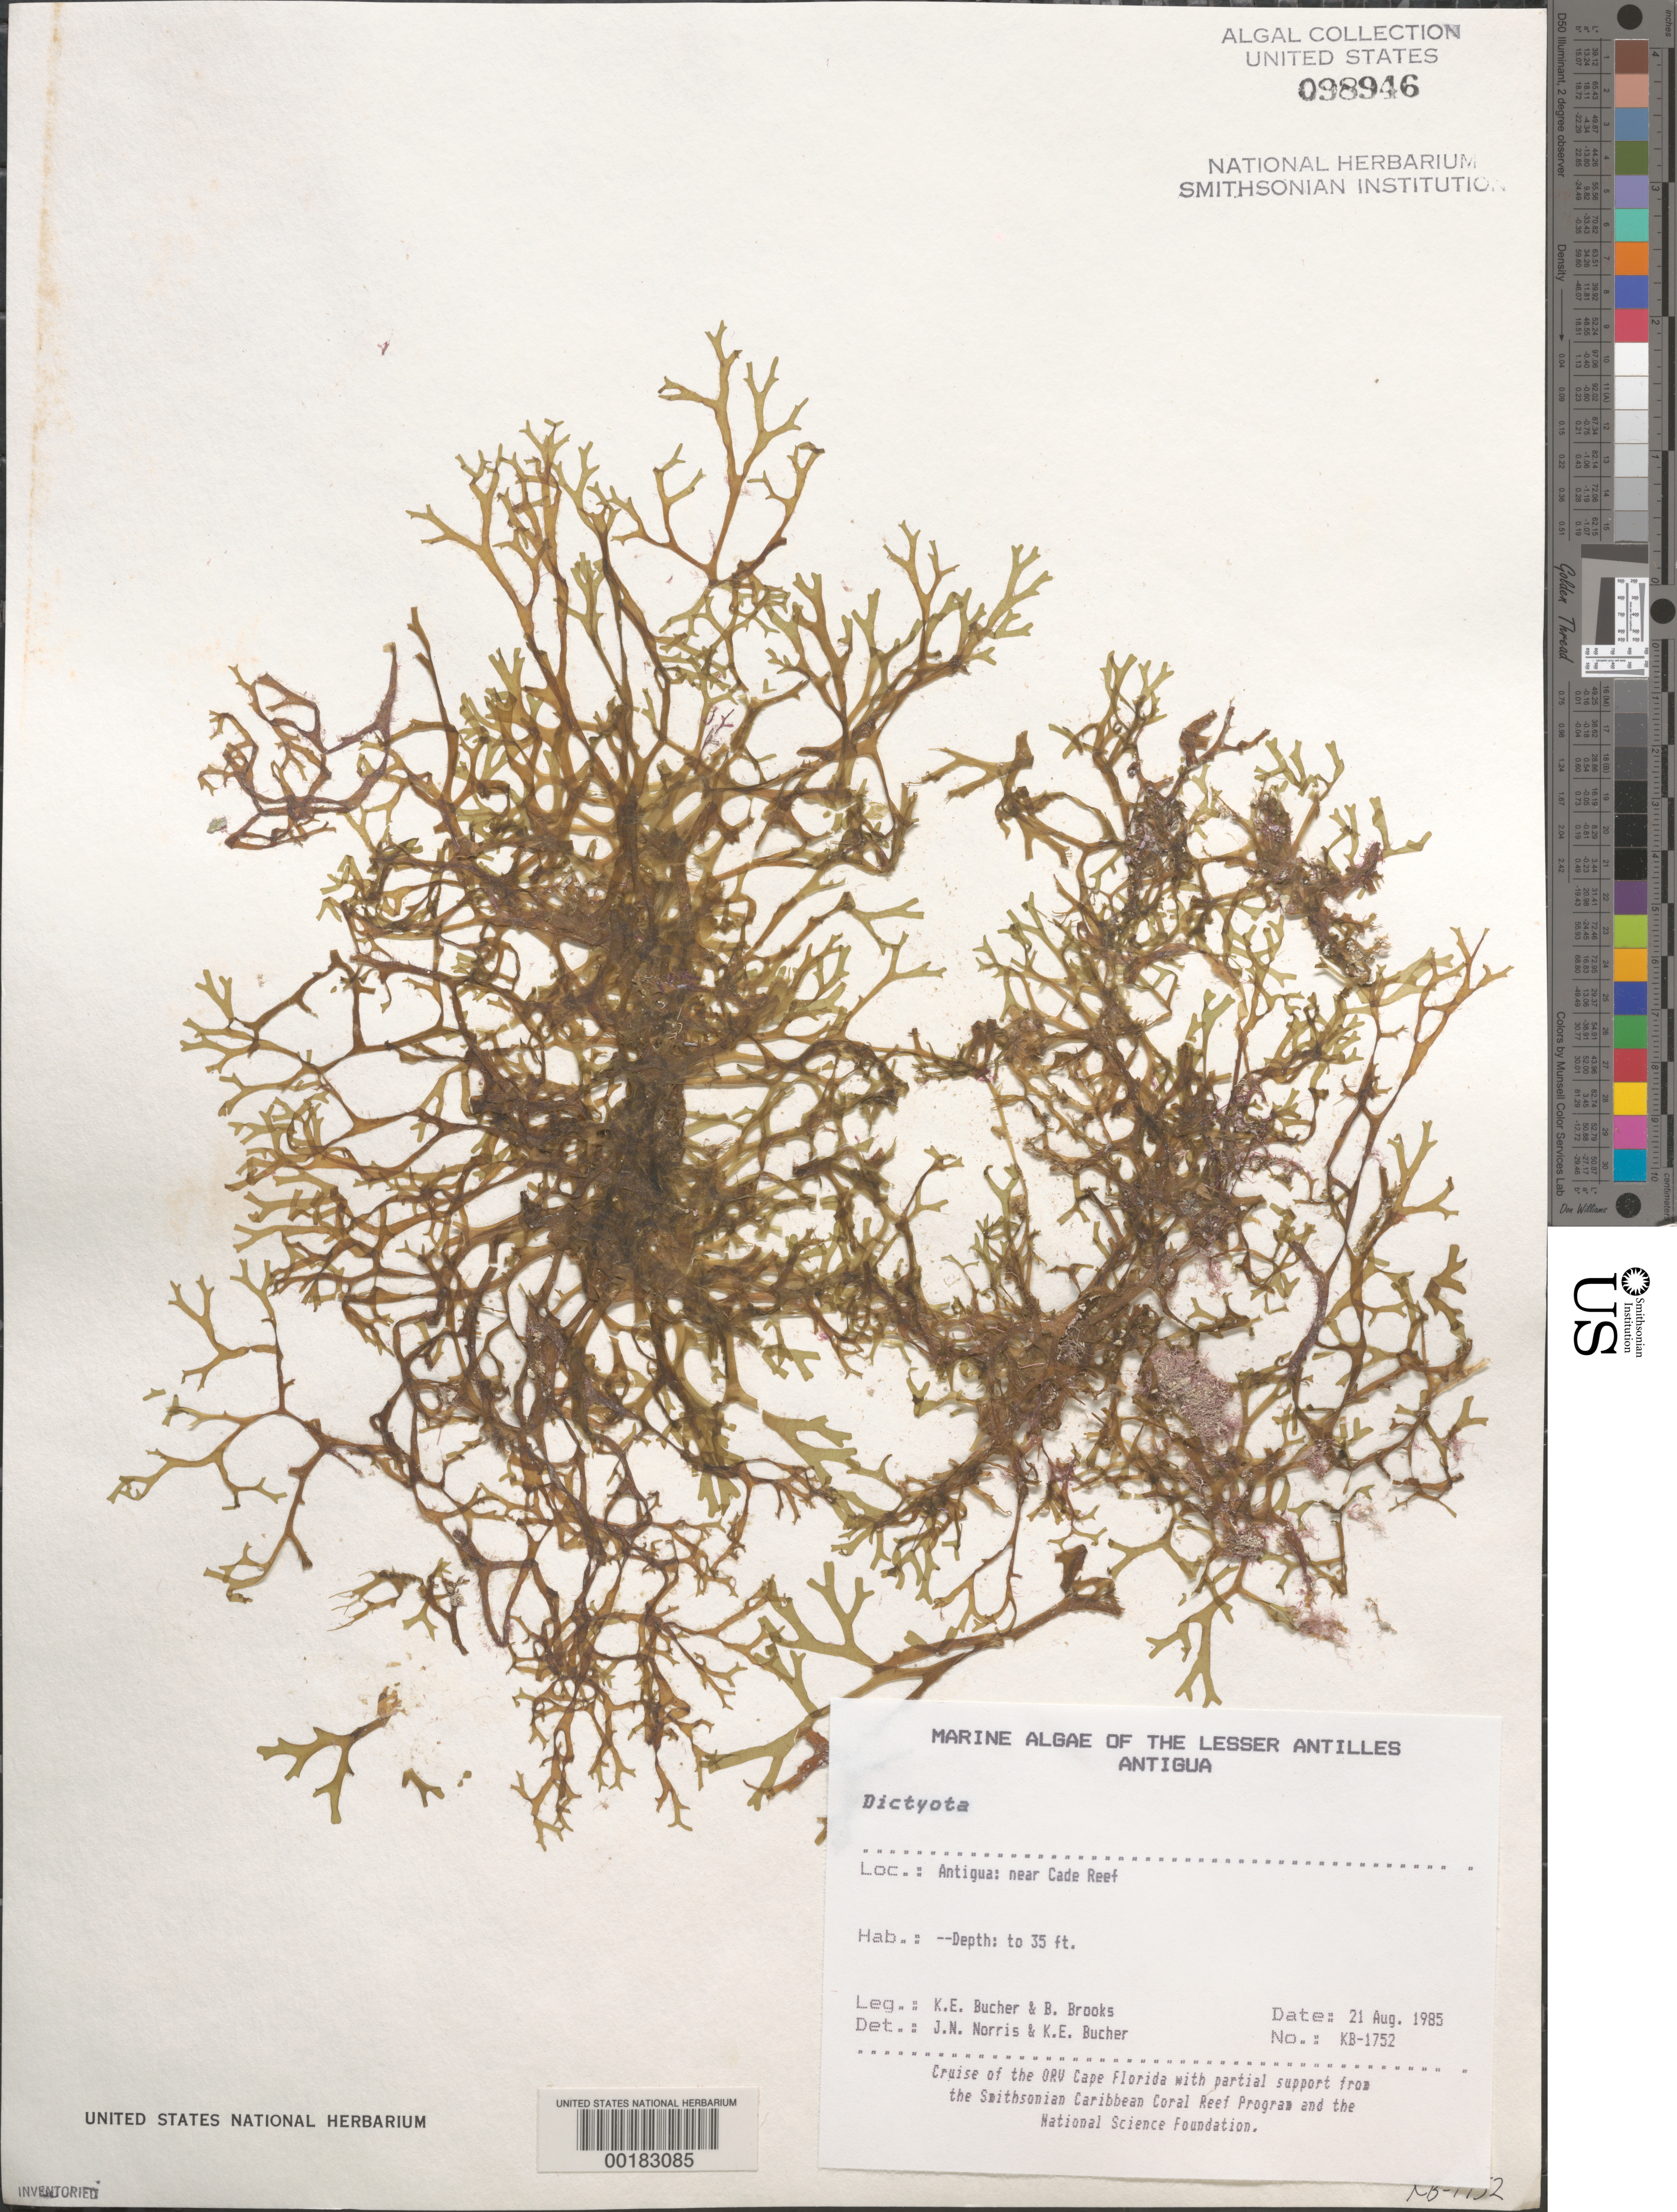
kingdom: Chromista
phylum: Ochrophyta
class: Phaeophyceae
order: Dictyotales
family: Dictyotaceae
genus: Dictyota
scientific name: Dictyota sp.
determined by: Norris, J. N.; Bucher, K. E.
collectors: K. E. Bucher, B. Brooks & W. Fenical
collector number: Kb-1752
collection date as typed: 21 Aug 1985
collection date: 1985-08-21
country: Antigua and Barbuda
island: Antigua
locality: Near Cade Reef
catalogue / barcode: US 98946